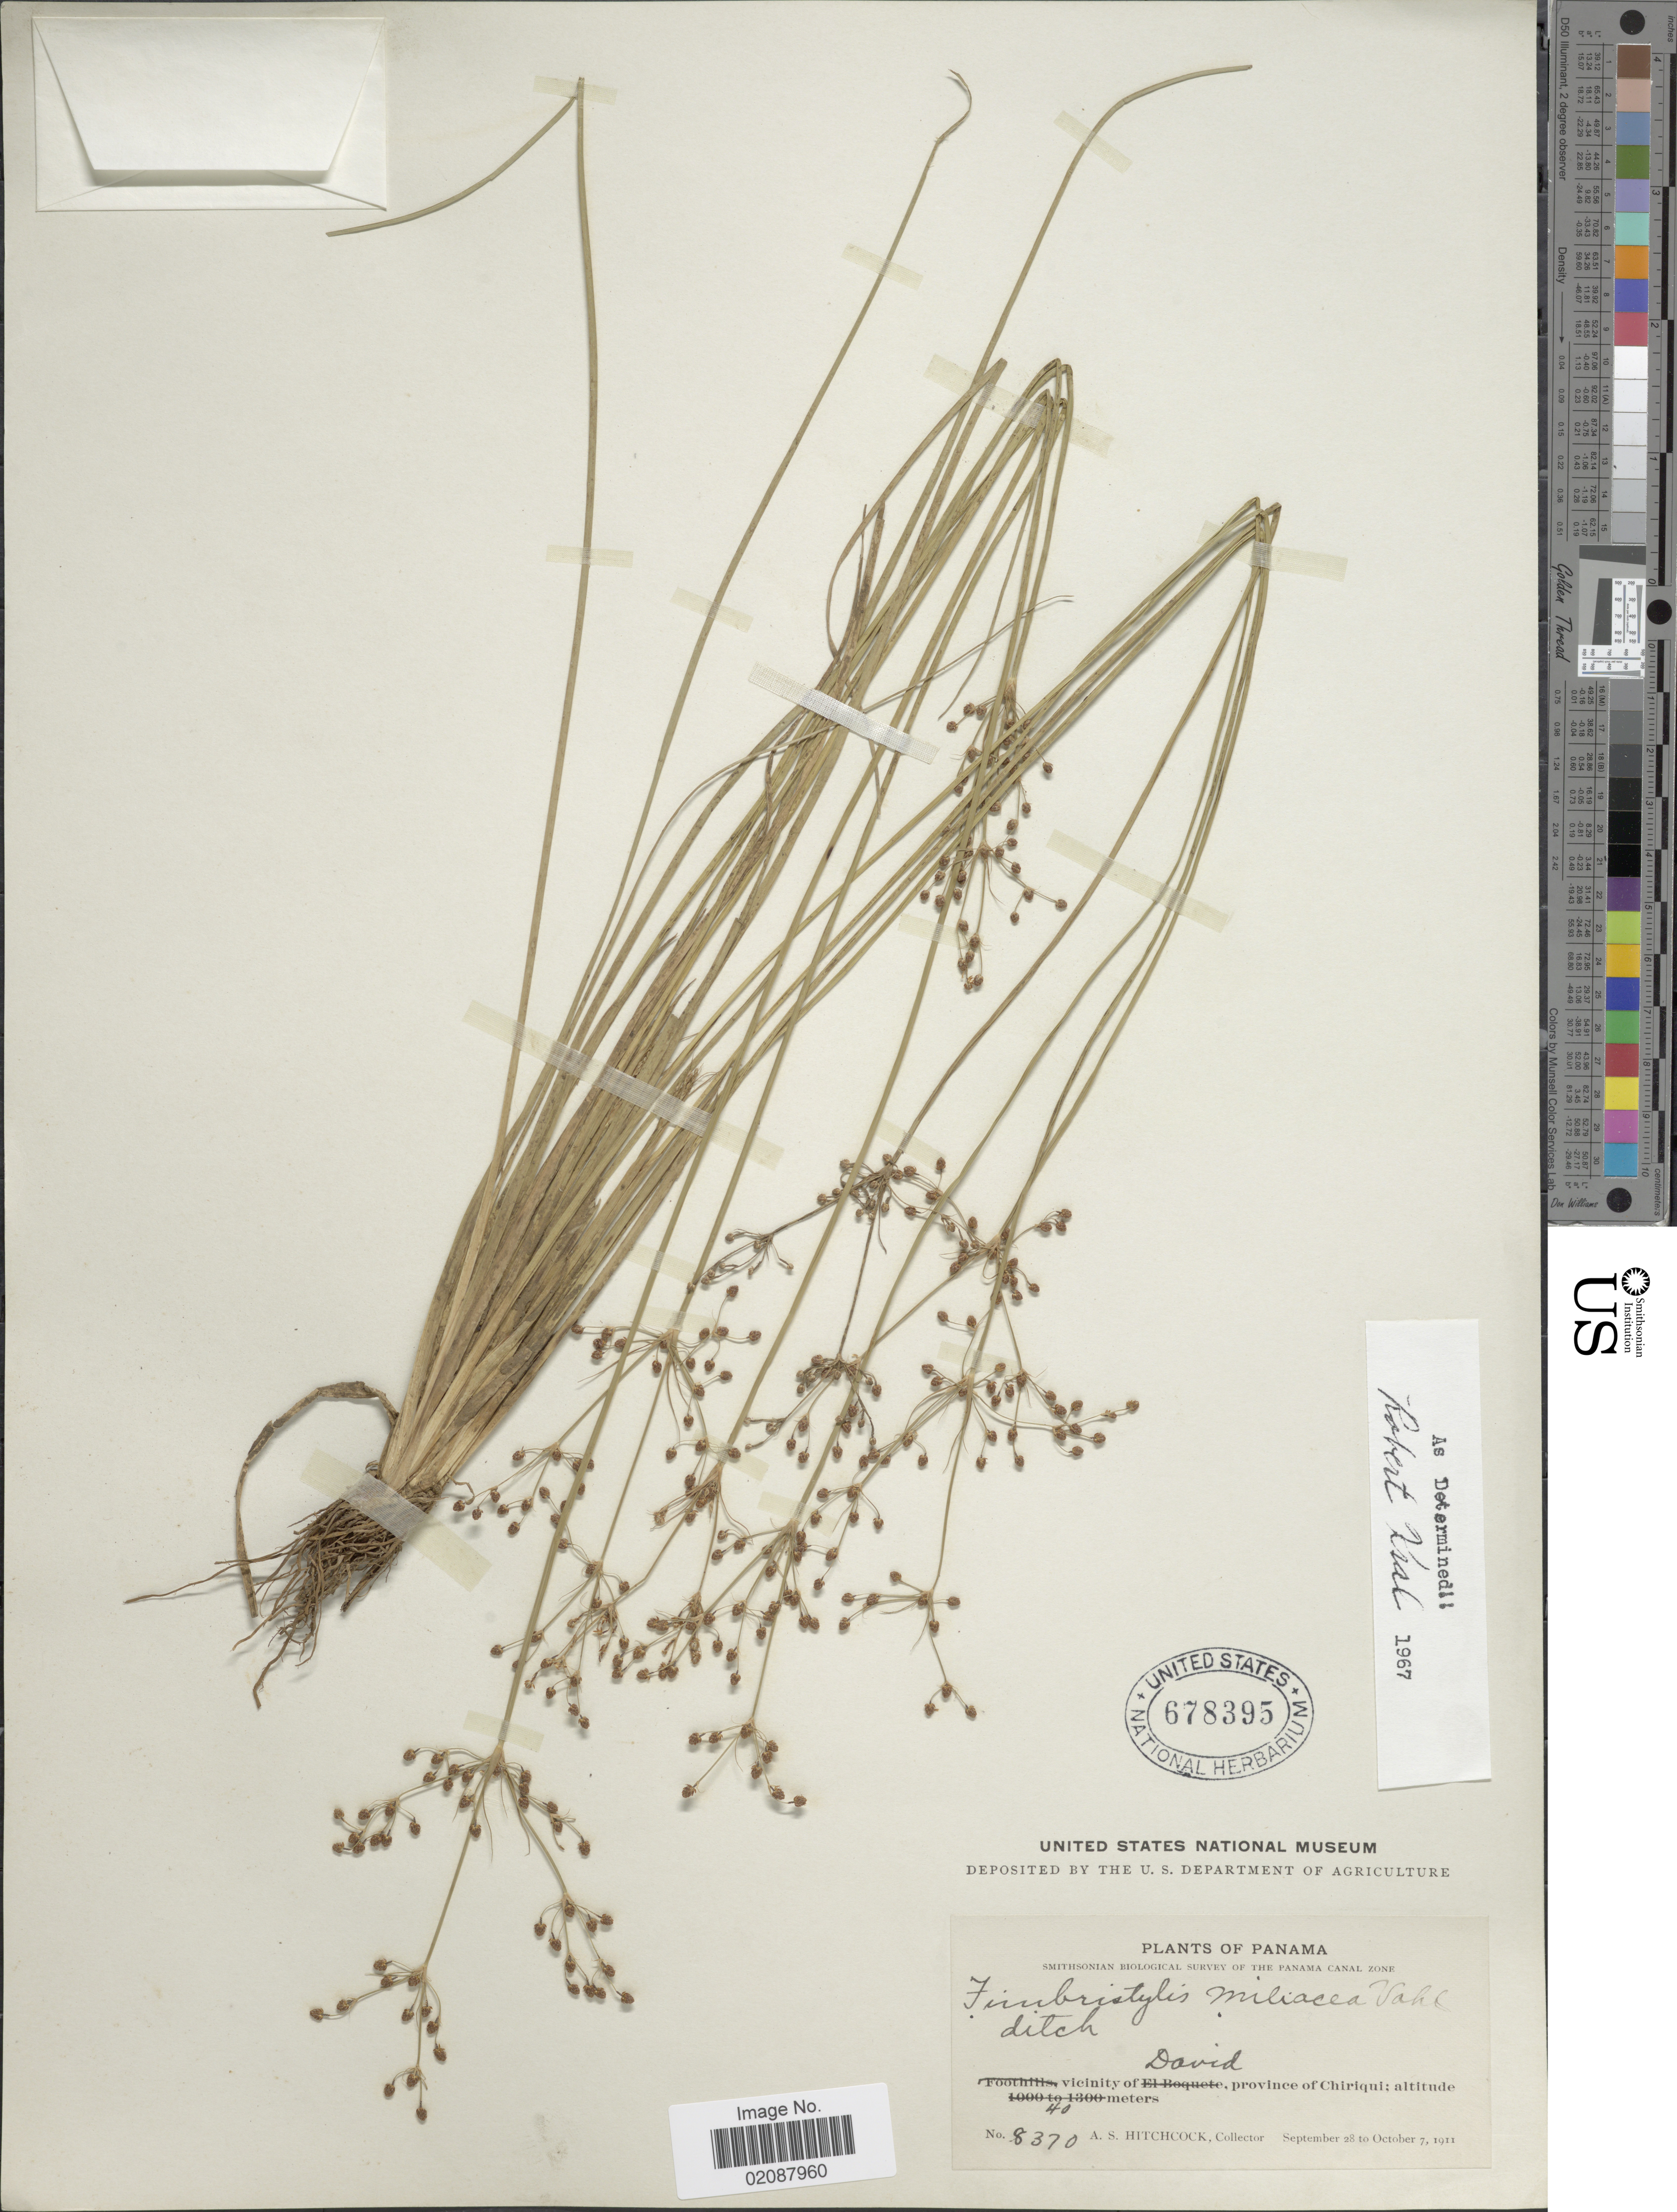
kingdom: Plantae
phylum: Tracheophyta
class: Liliopsida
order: Poales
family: Cyperaceae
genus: Fimbristylis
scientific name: Fimbristylis littoralis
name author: Gaudich.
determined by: Strong, M. T., (US), Smithsonian Institution - National Museum of Natural History (UNITED STATES)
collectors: A. S. Hitchcock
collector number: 8370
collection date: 1911-09-28/1911-10-07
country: Panama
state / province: Chiriqui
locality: Vicinity of David, province of Chiriqui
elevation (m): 40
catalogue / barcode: US 678395